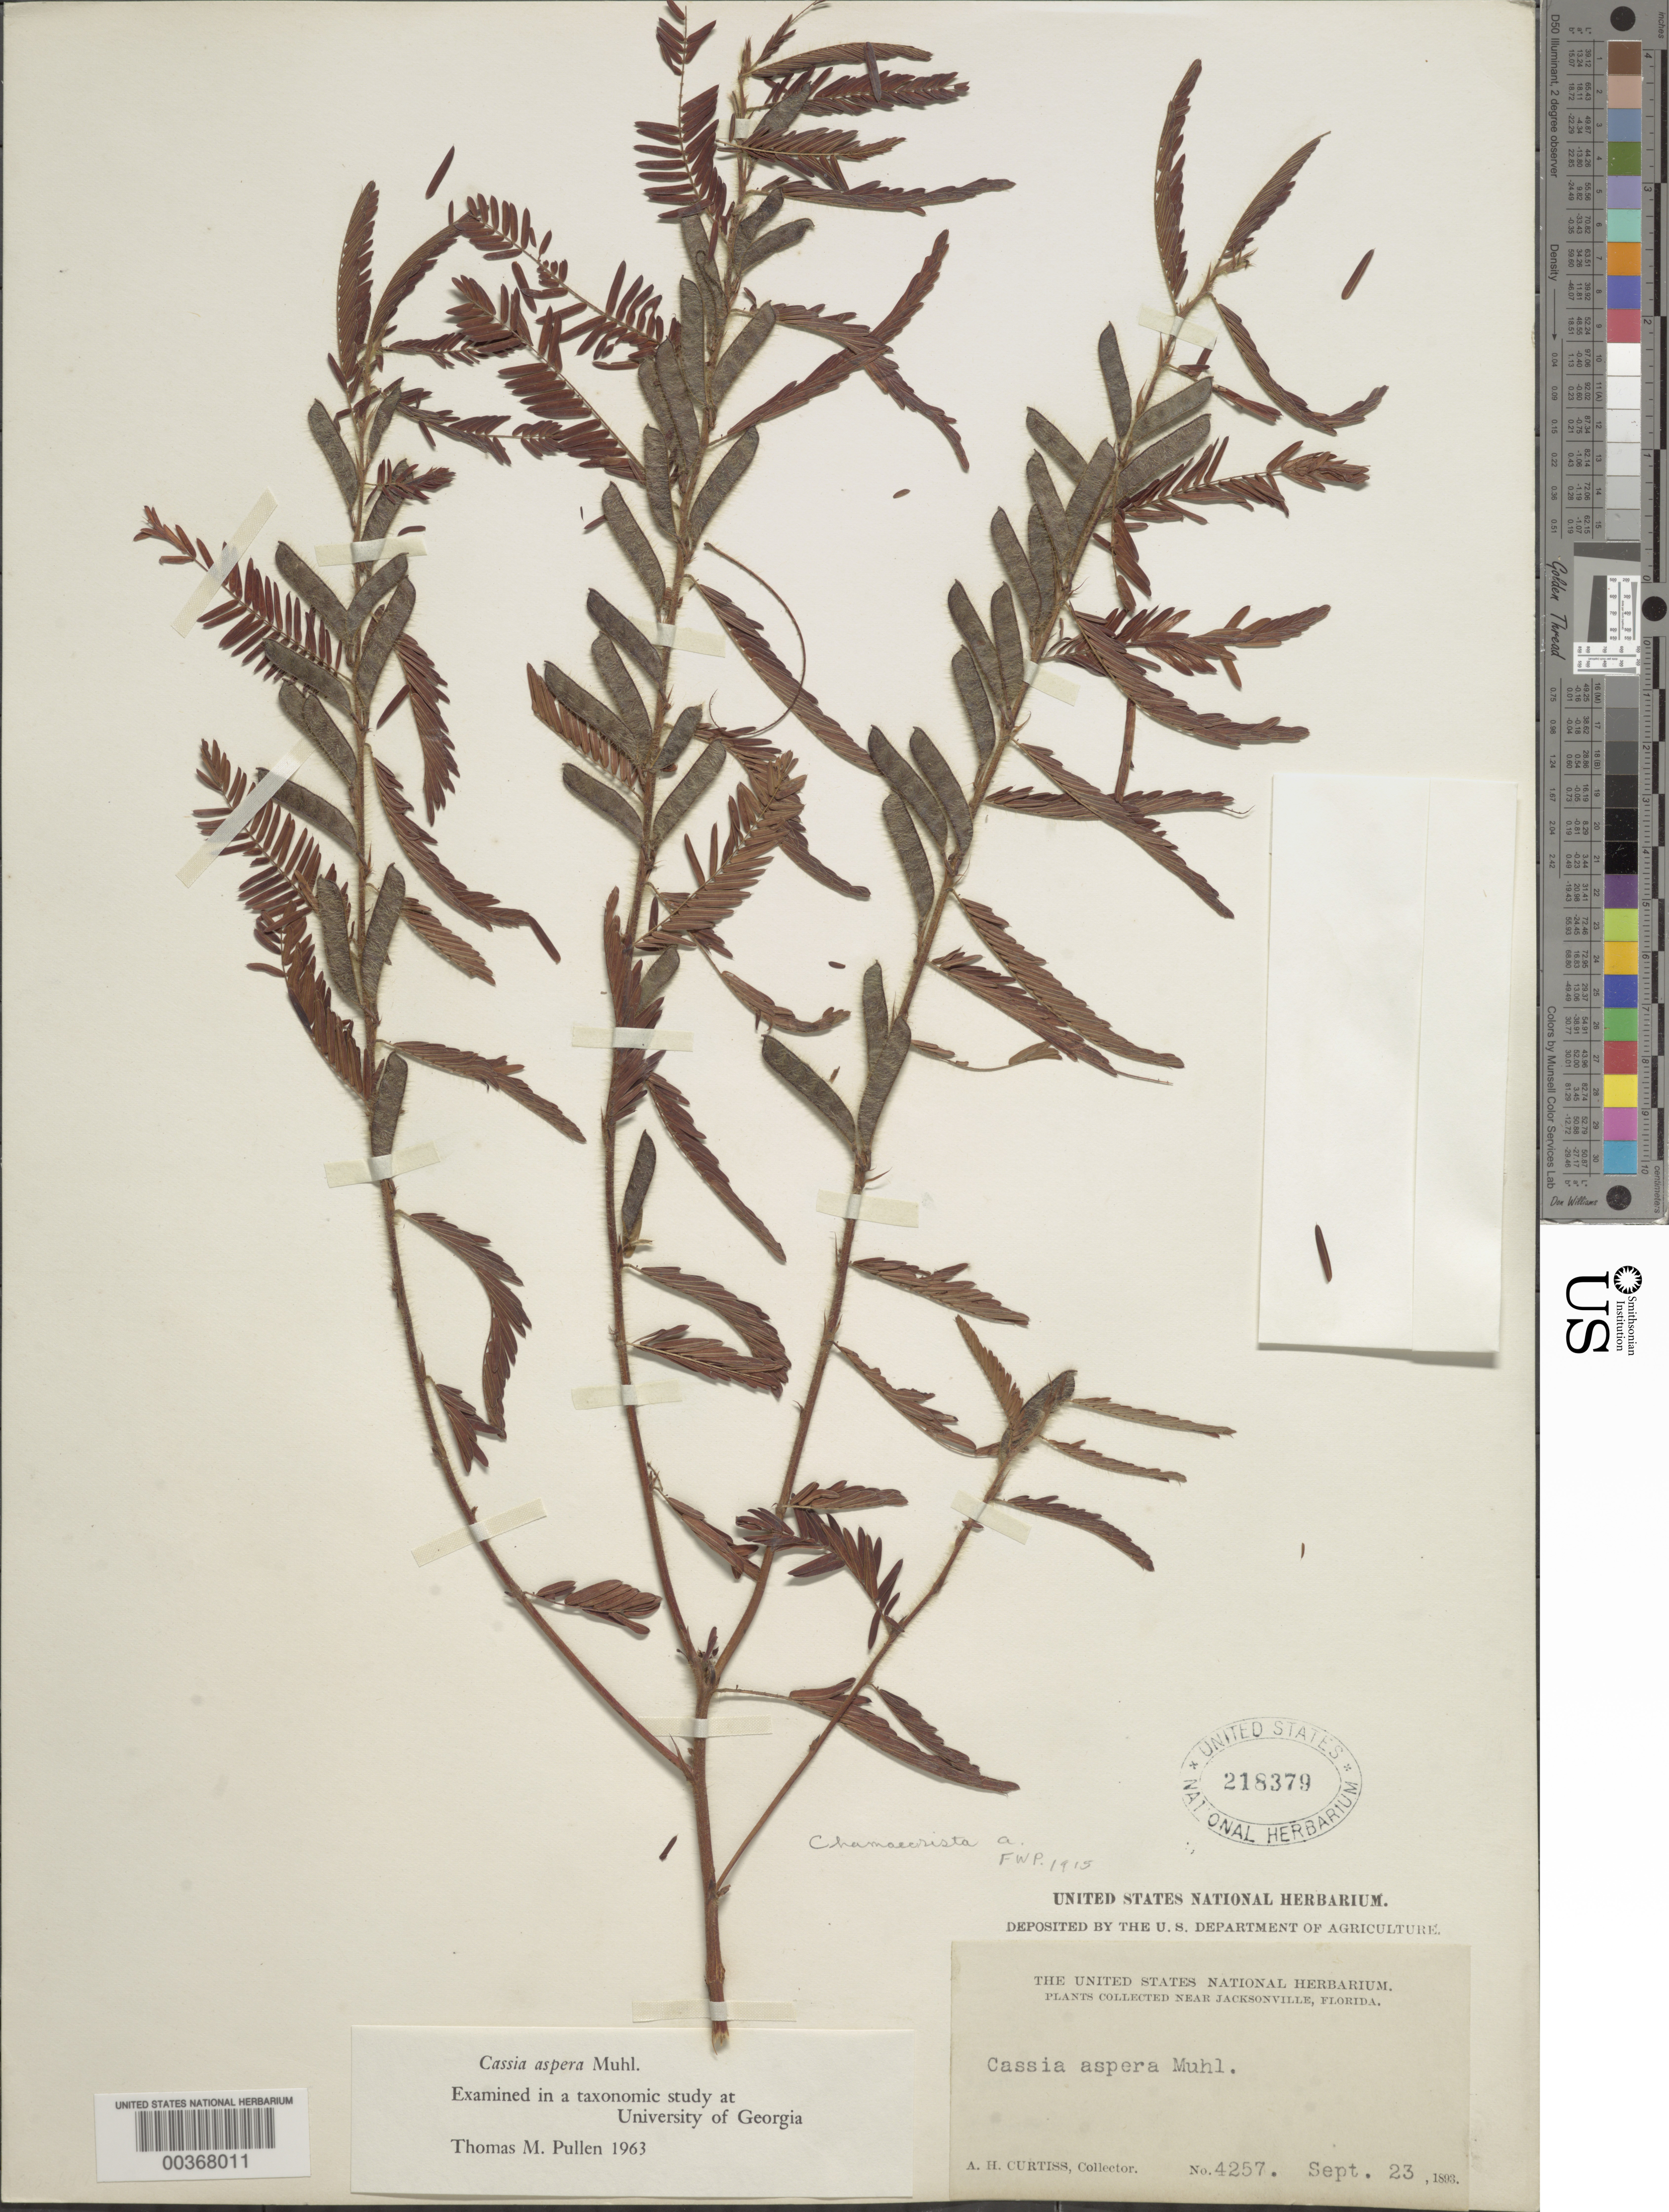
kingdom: Plantae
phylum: Tracheophyta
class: Magnoliopsida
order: Fabales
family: Fabaceae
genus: Chamaecrista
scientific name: Chamaecrista nictitans var. aspera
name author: (Muhl. ex Elliot) H.S. Irwin & Barneby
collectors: A. H. Curtiss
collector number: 4257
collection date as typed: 23 Sep 1893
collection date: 1893-09-23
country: United States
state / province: Florida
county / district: Duval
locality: Near jacksonville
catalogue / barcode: US 218379